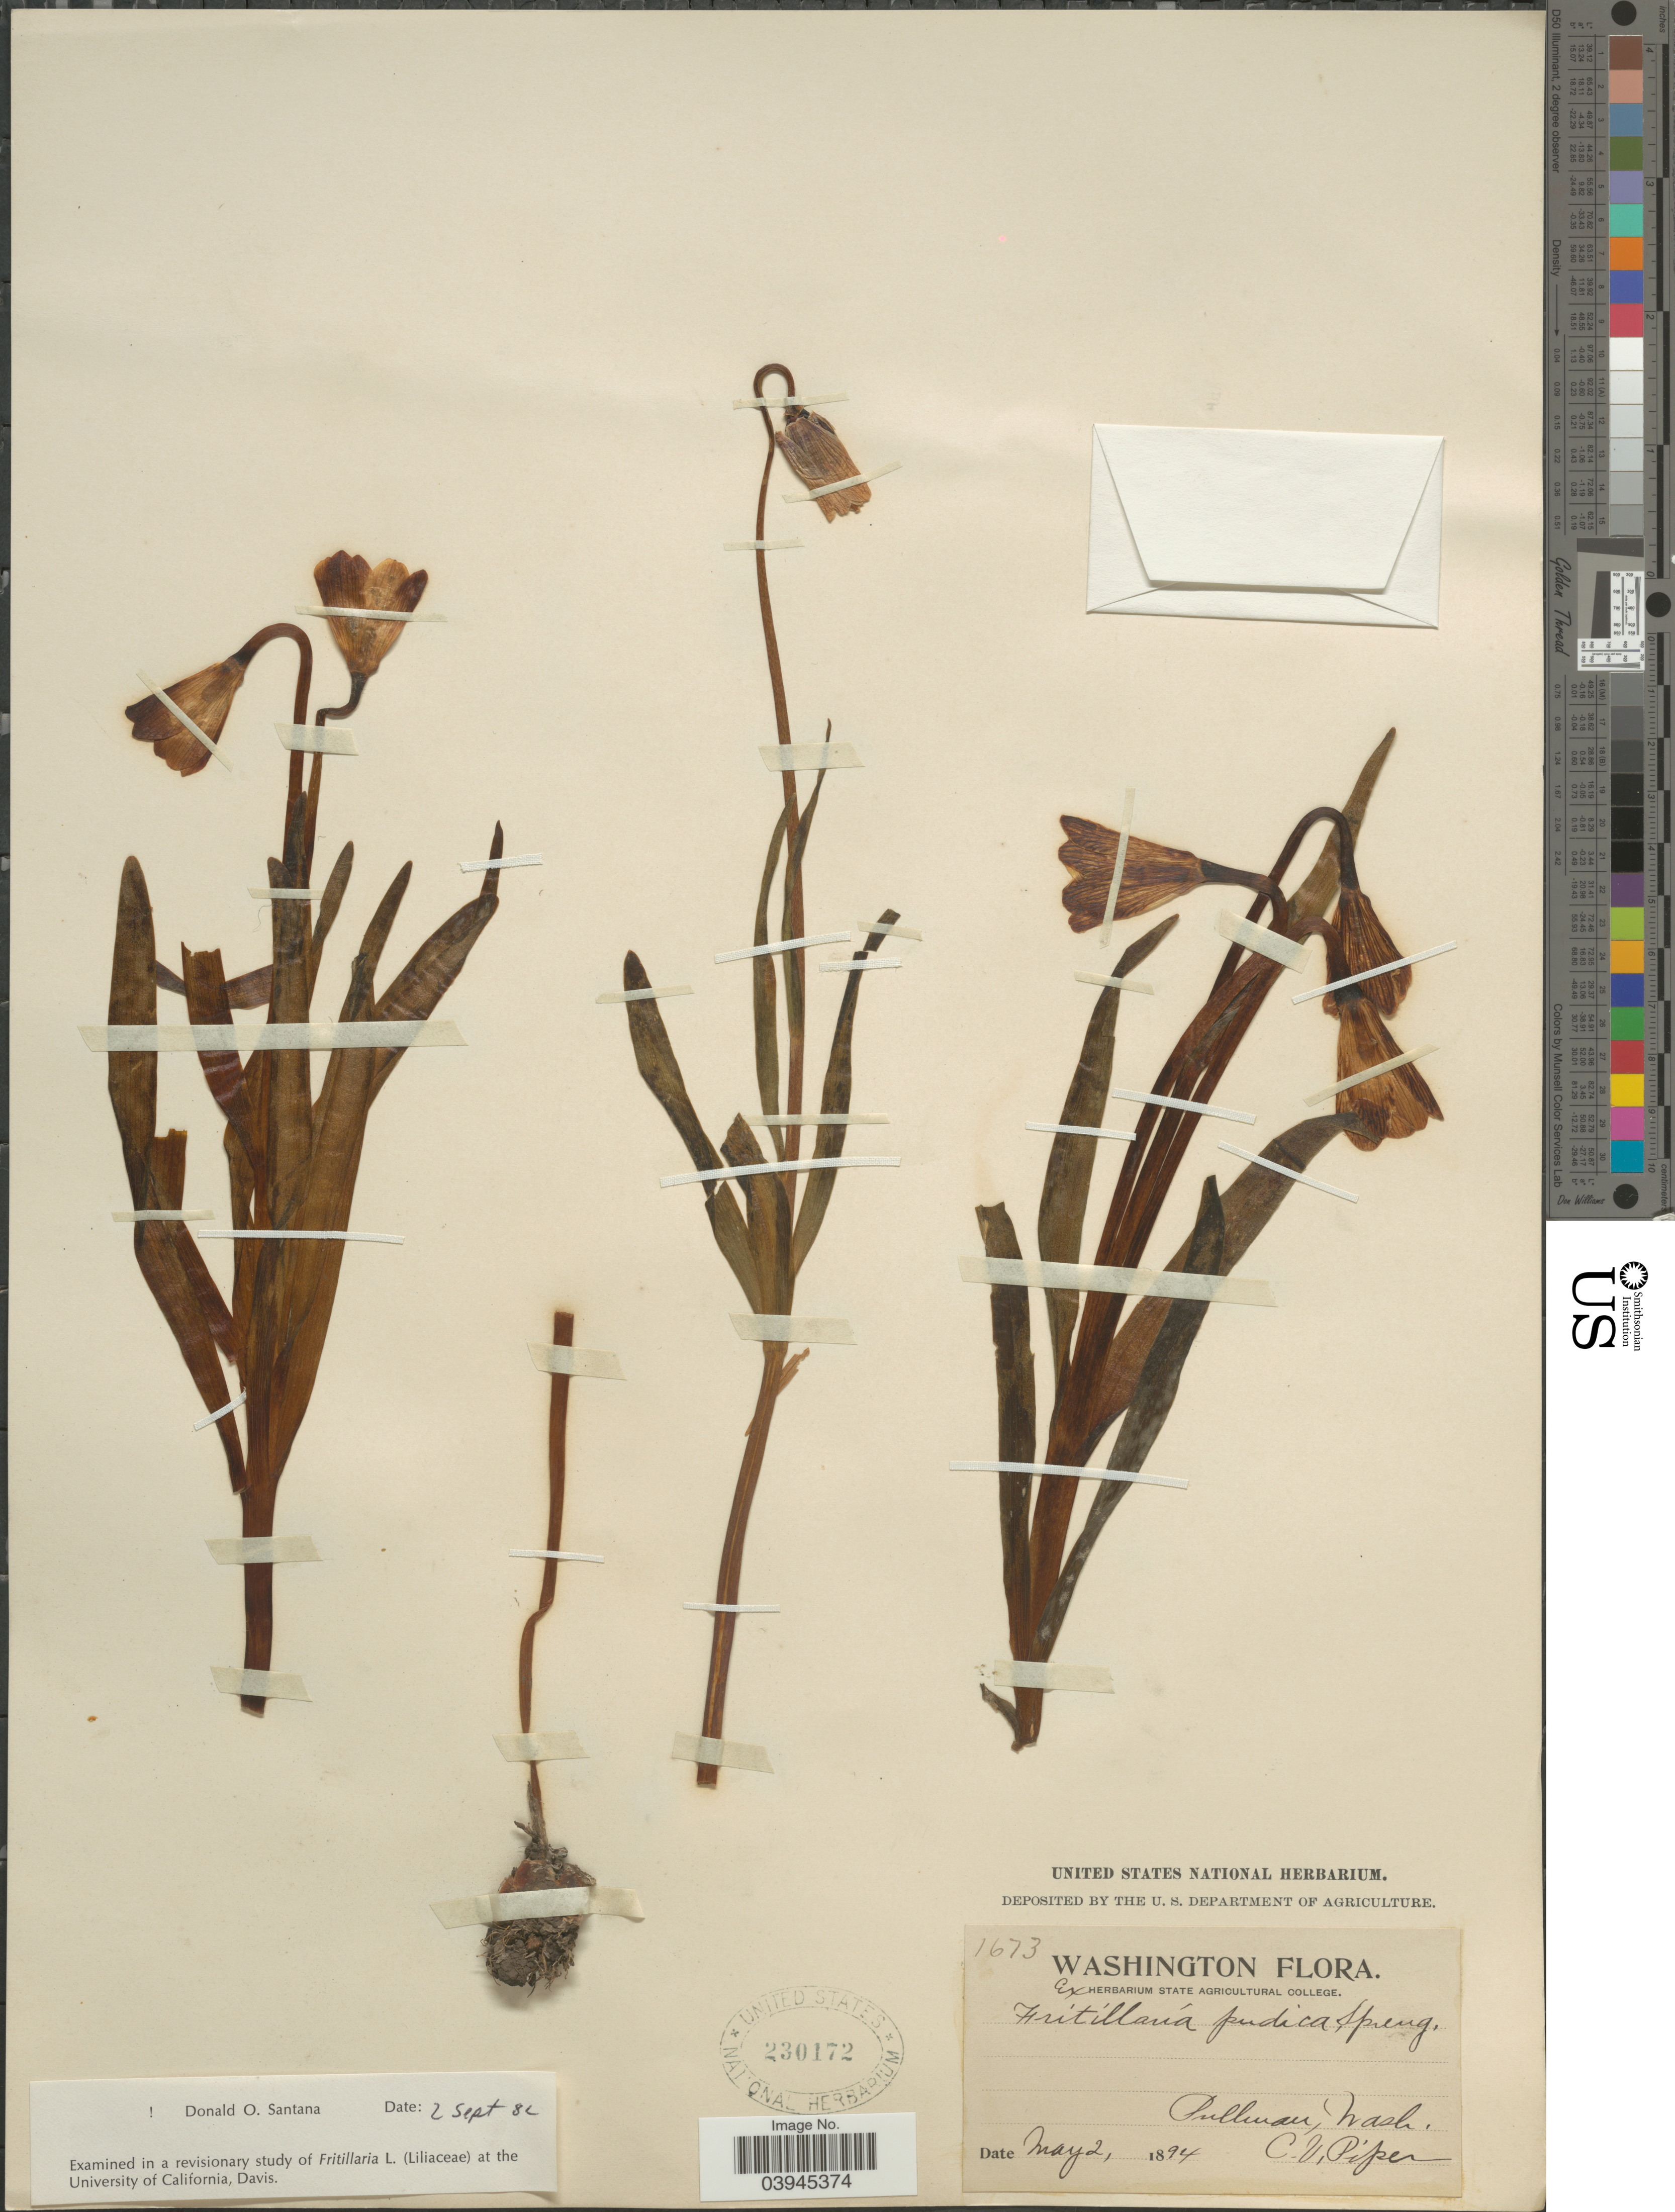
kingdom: Plantae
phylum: Tracheophyta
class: Liliopsida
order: Liliales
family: Liliaceae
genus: Fritillaria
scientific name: Fritillaria pudica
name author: (Pursh) Spreng.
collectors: C. V. Piper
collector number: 1673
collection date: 1894-05-02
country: United States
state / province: Washington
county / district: Whitman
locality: Pullman.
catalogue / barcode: US 230172